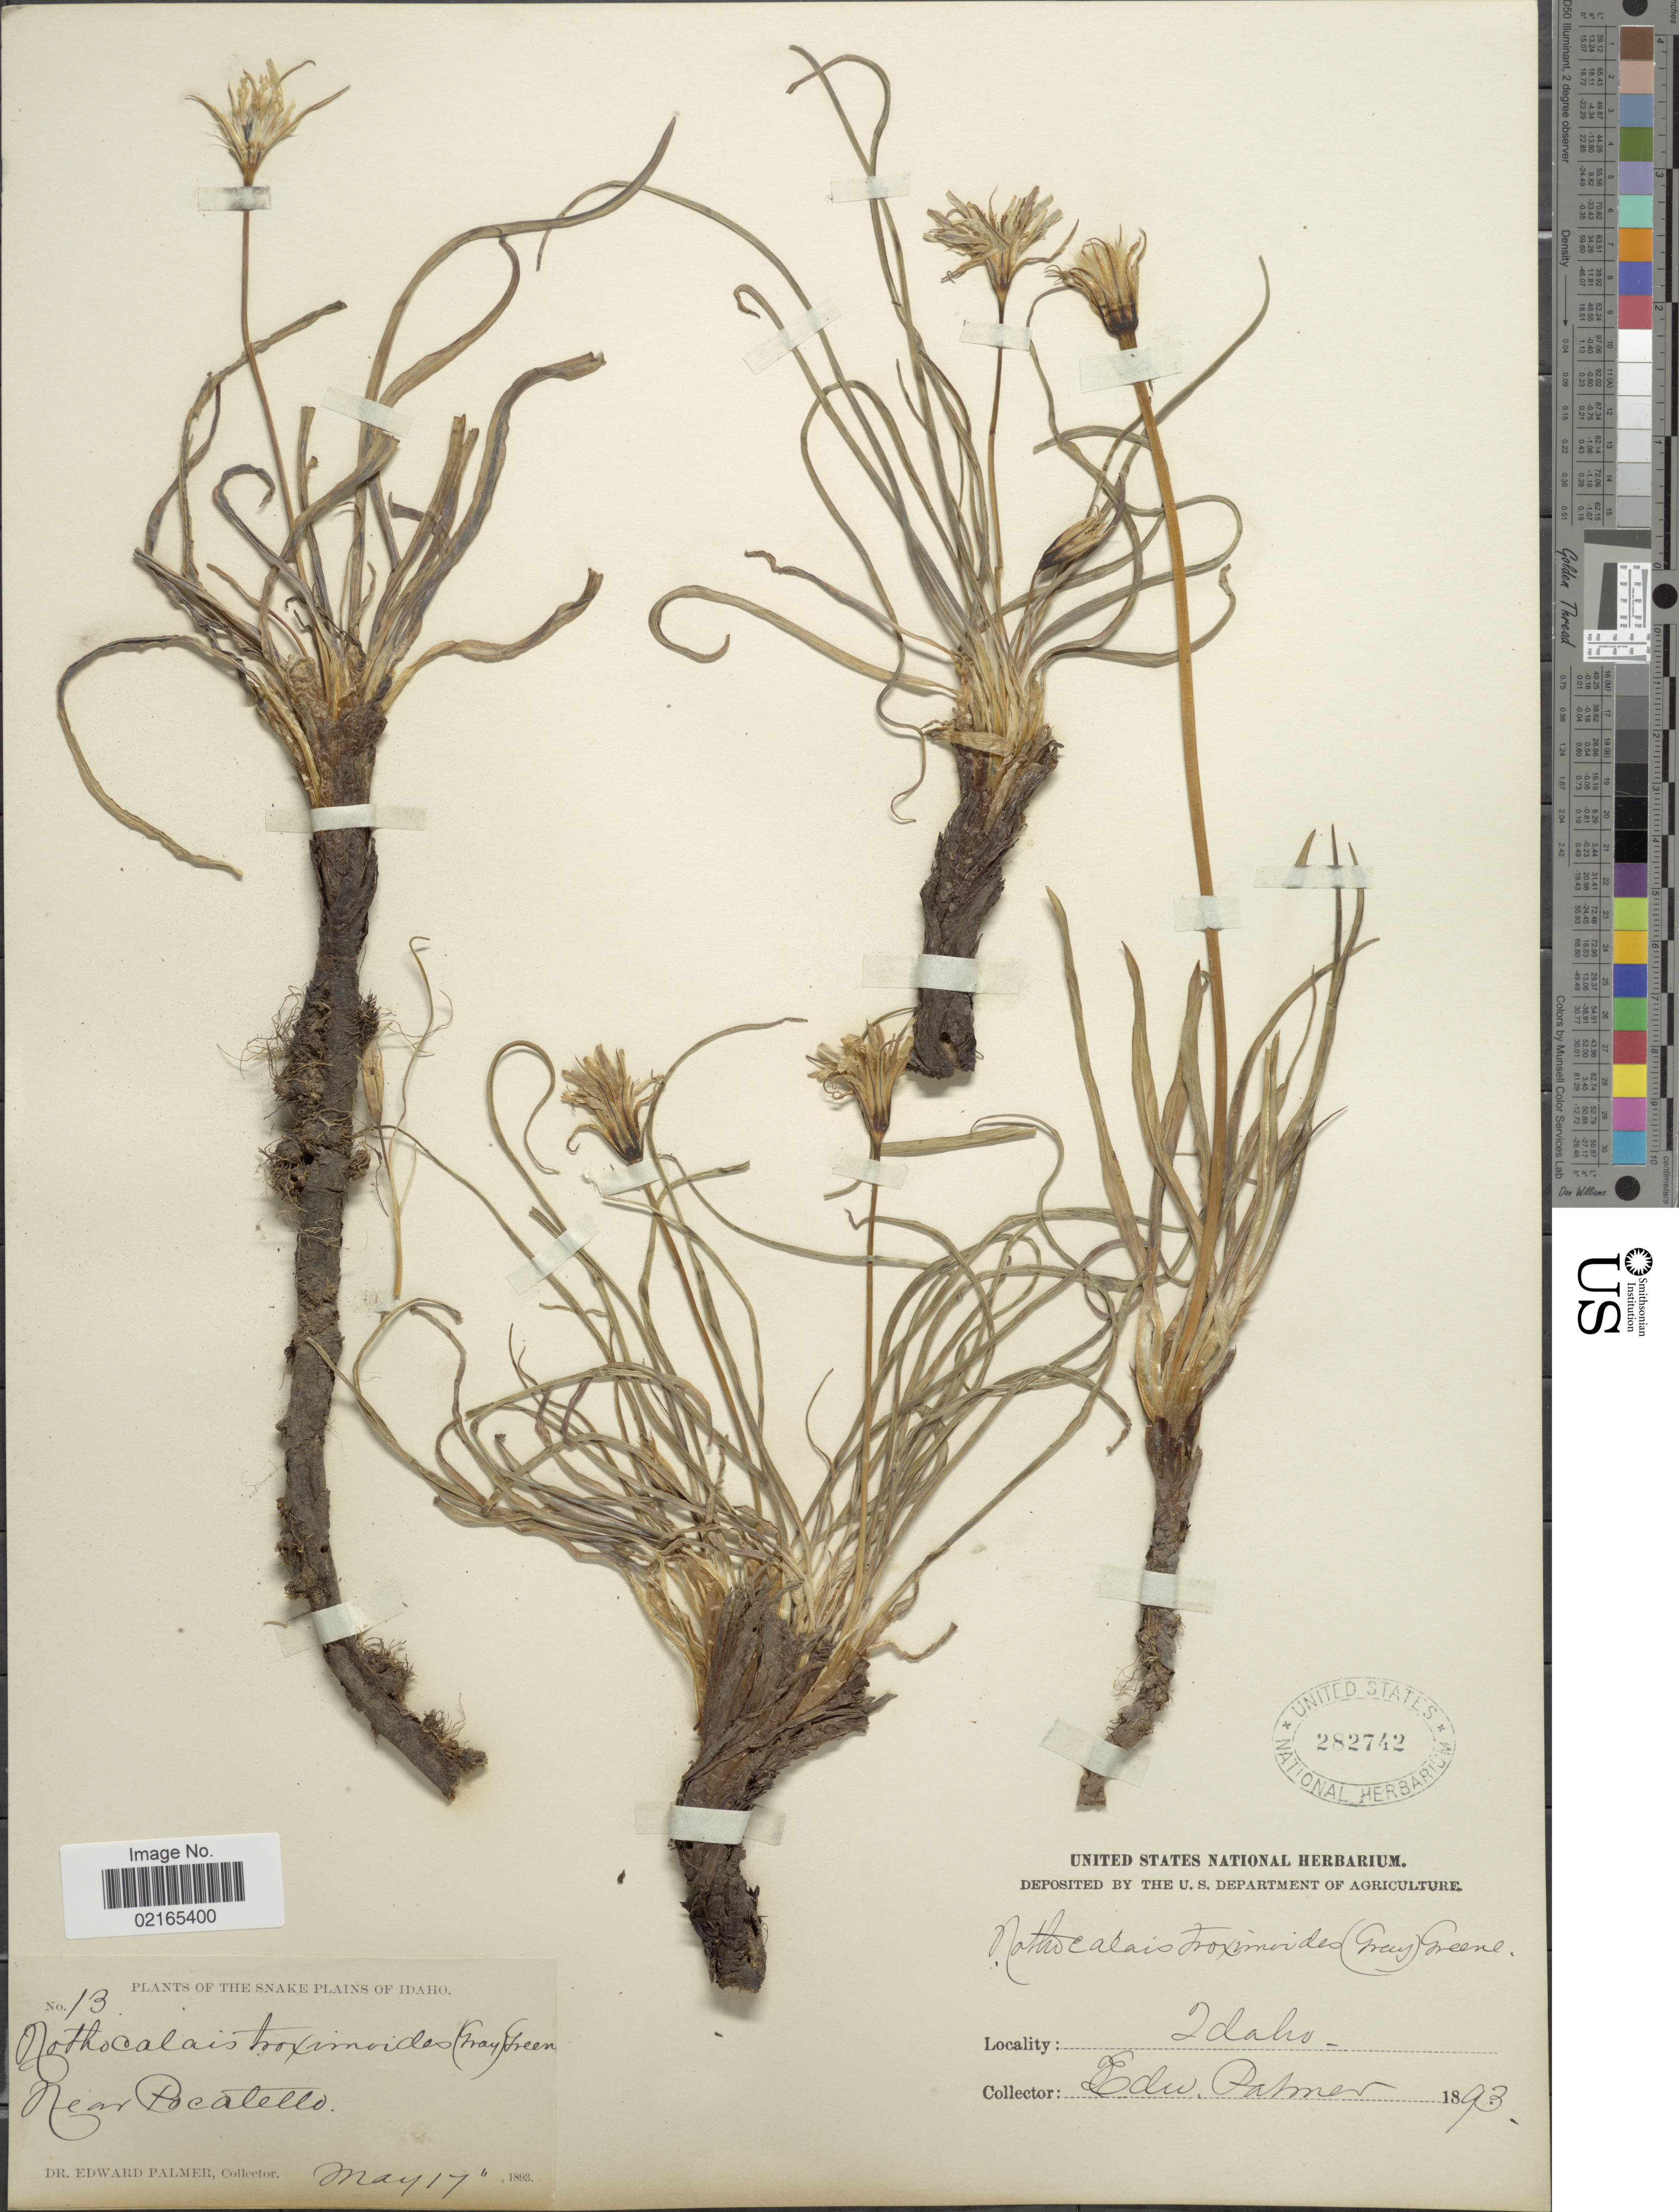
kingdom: Plantae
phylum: Tracheophyta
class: Magnoliopsida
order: Asterales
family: Asteraceae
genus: Nothocalais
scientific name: Nothocalais troximoides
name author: (A. Gray) Greene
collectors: E. Palmer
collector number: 13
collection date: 1893-05-17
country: United States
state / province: Idaho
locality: Snake Plains of Idaho, near Pocatello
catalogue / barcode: US 282742